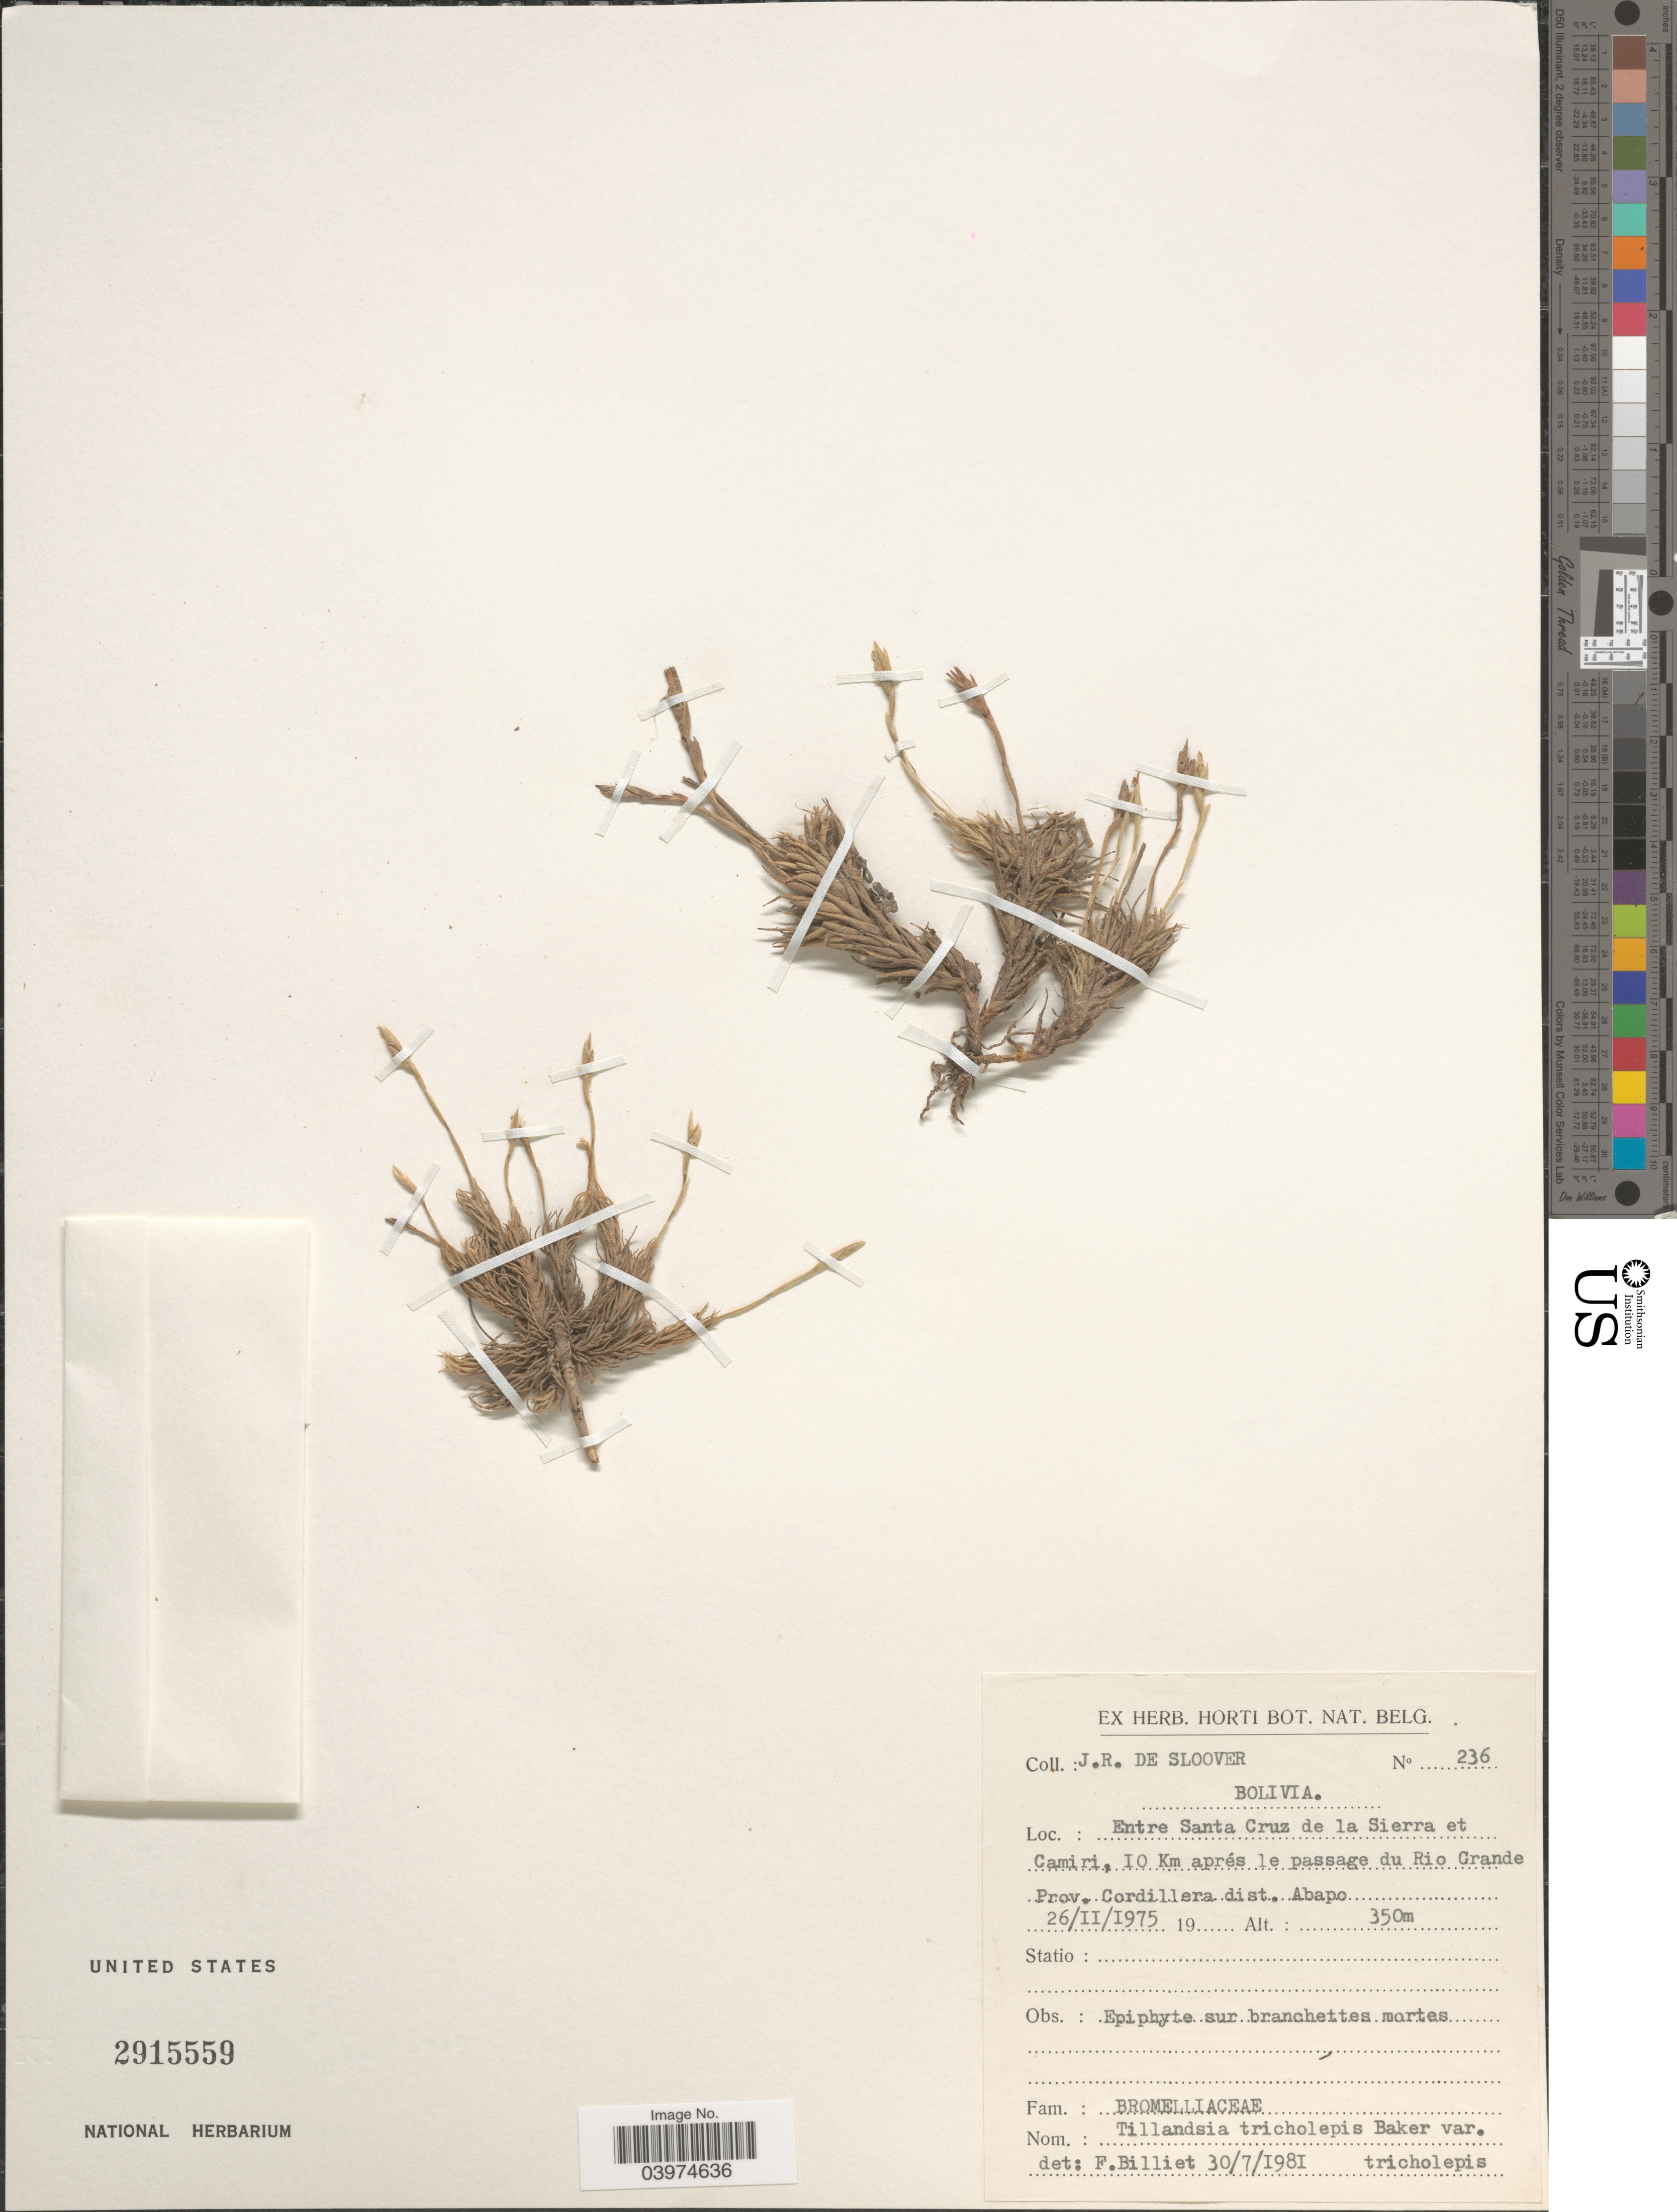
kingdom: Plantae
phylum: Tracheophyta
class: Liliopsida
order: Poales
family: Bromeliaceae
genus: Tillandsia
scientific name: Tillandsia tricholepis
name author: Baker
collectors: J. Sloover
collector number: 236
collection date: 1975-11-26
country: Bolivia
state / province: Santa Cruz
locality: Entre Santa Cruz de la Sierra et Camiri, 10 Km aprés le passage du Rio Grande. Prov. Cordillera dist. Abapo.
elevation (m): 350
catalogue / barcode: US 2915559